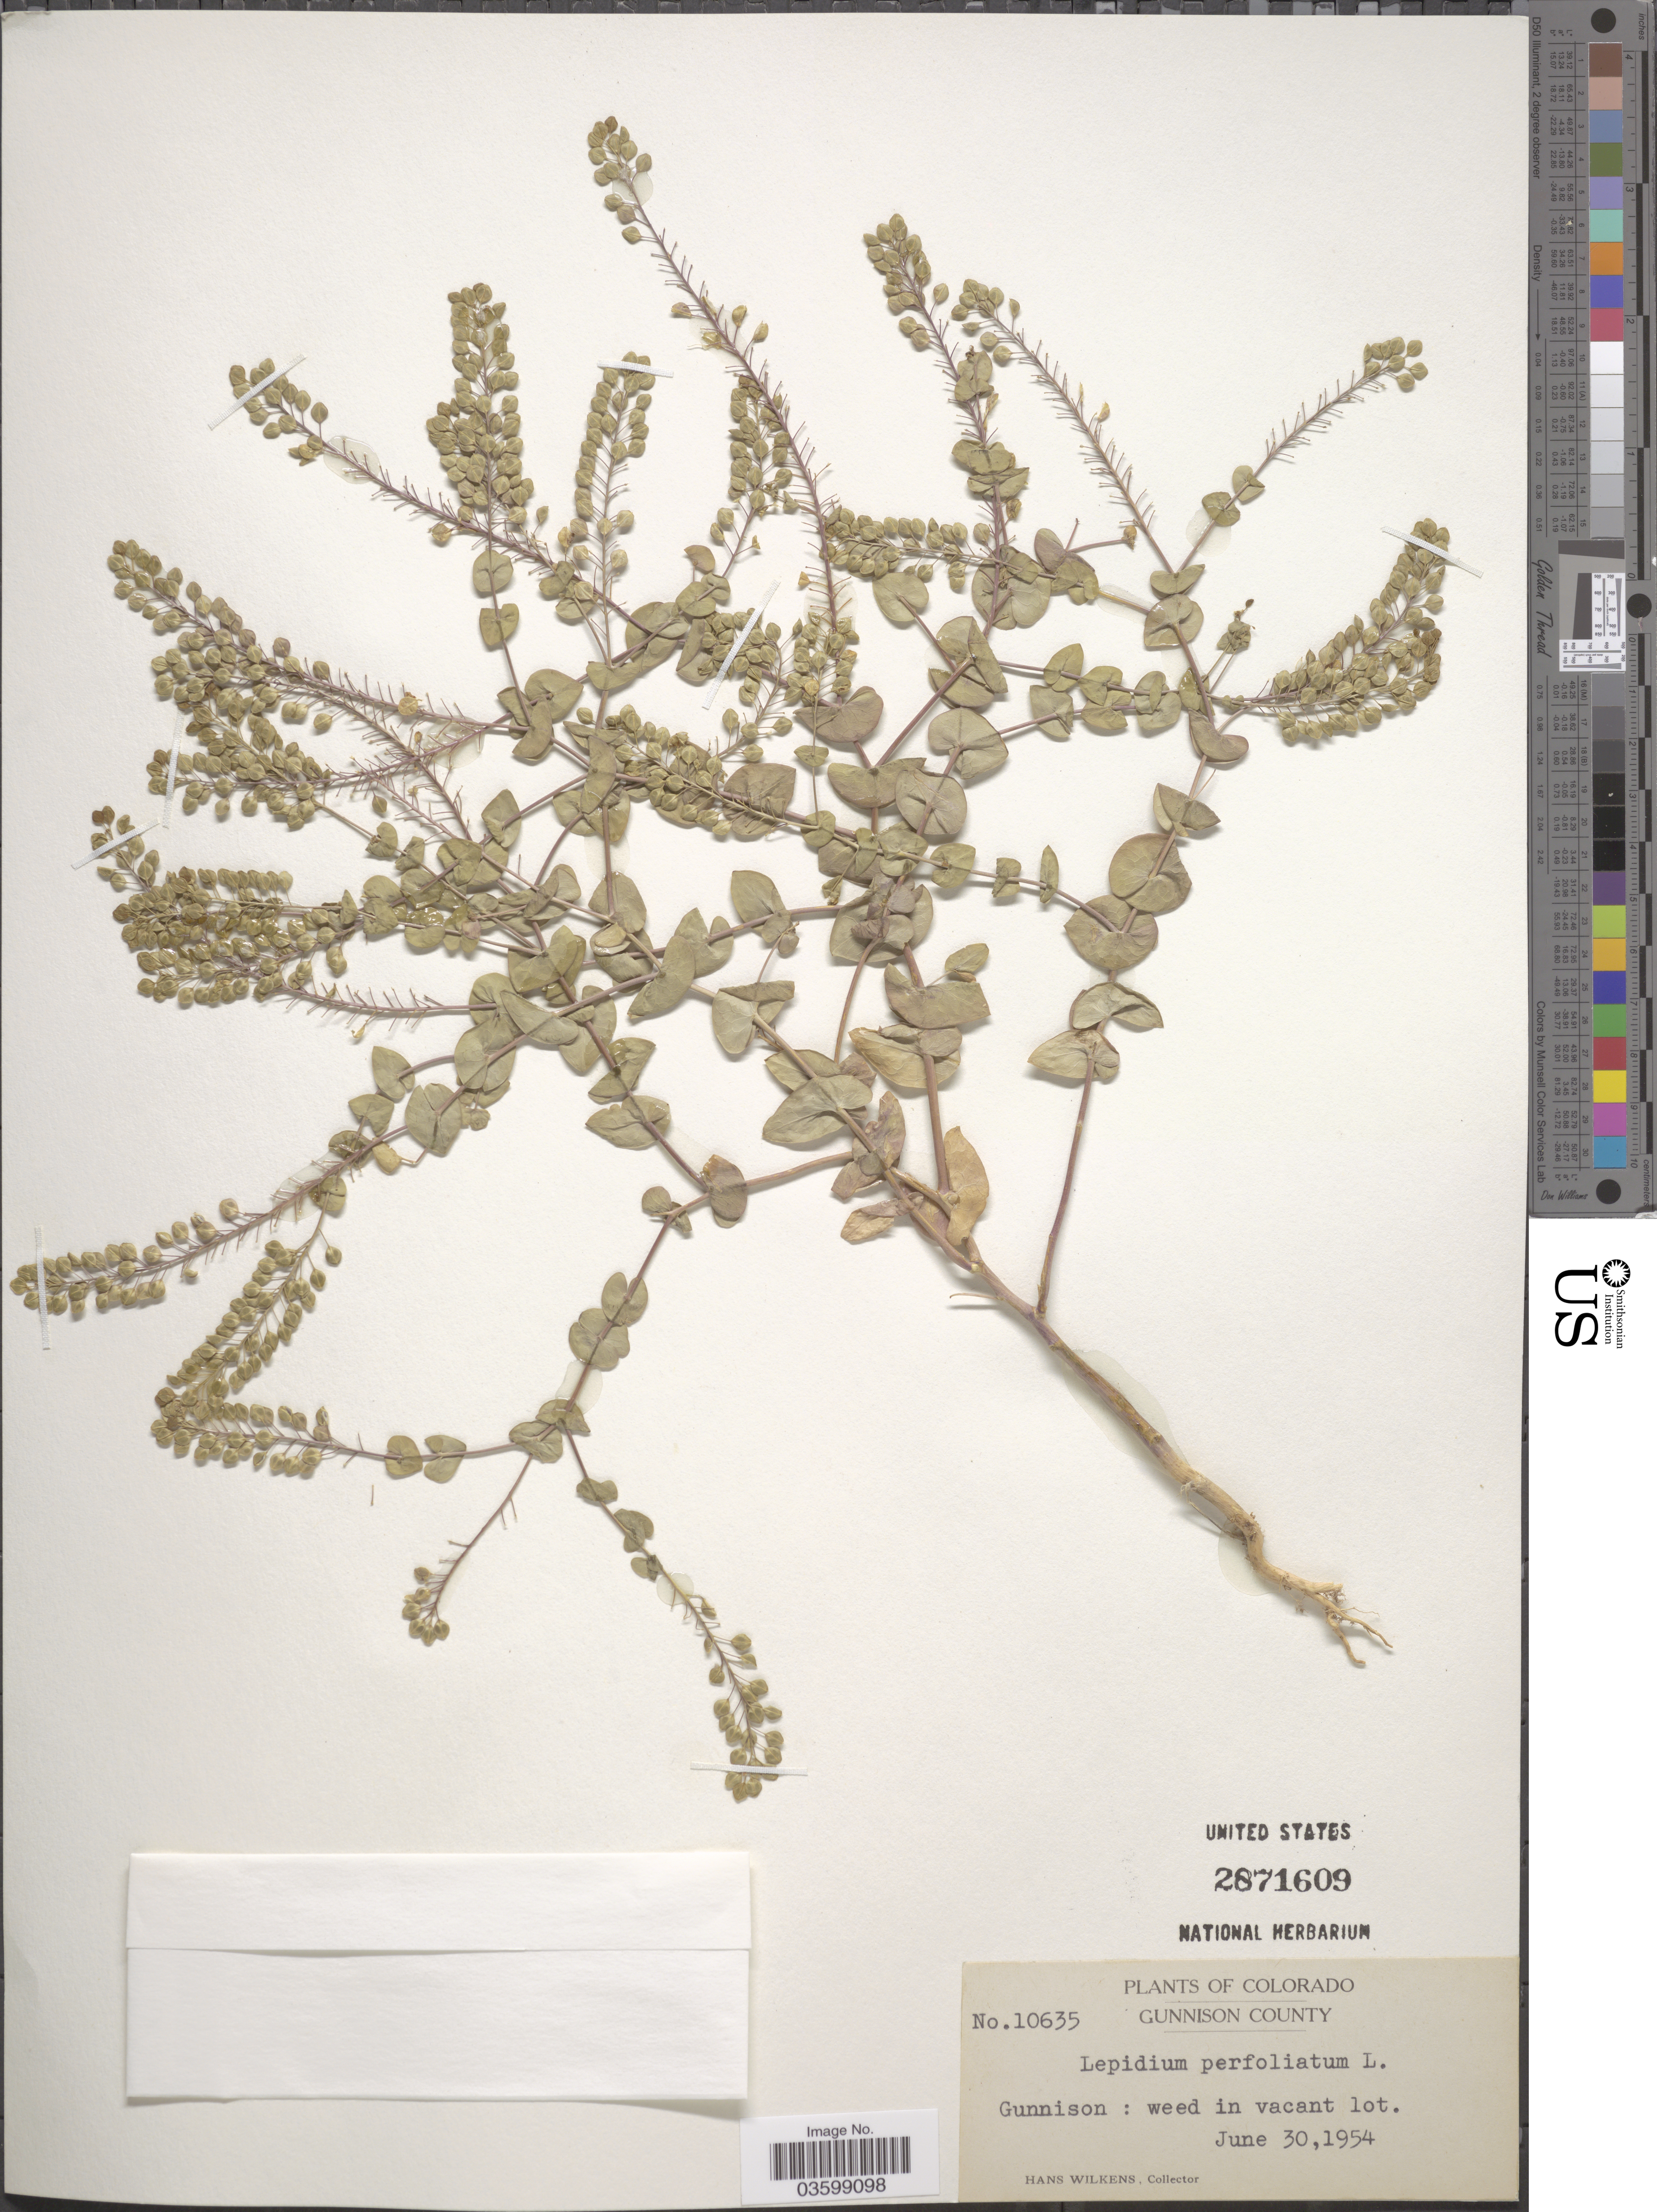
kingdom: Plantae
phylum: Tracheophyta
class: Magnoliopsida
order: Brassicales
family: Brassicaceae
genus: Lepidium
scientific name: Lepidium perfoliatum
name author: L.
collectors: H. Wilkens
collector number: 10635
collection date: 1954-06-30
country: United States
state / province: Colorado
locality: Gunnison County. Gunnison: weed in vacant lot.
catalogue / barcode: US 2871609